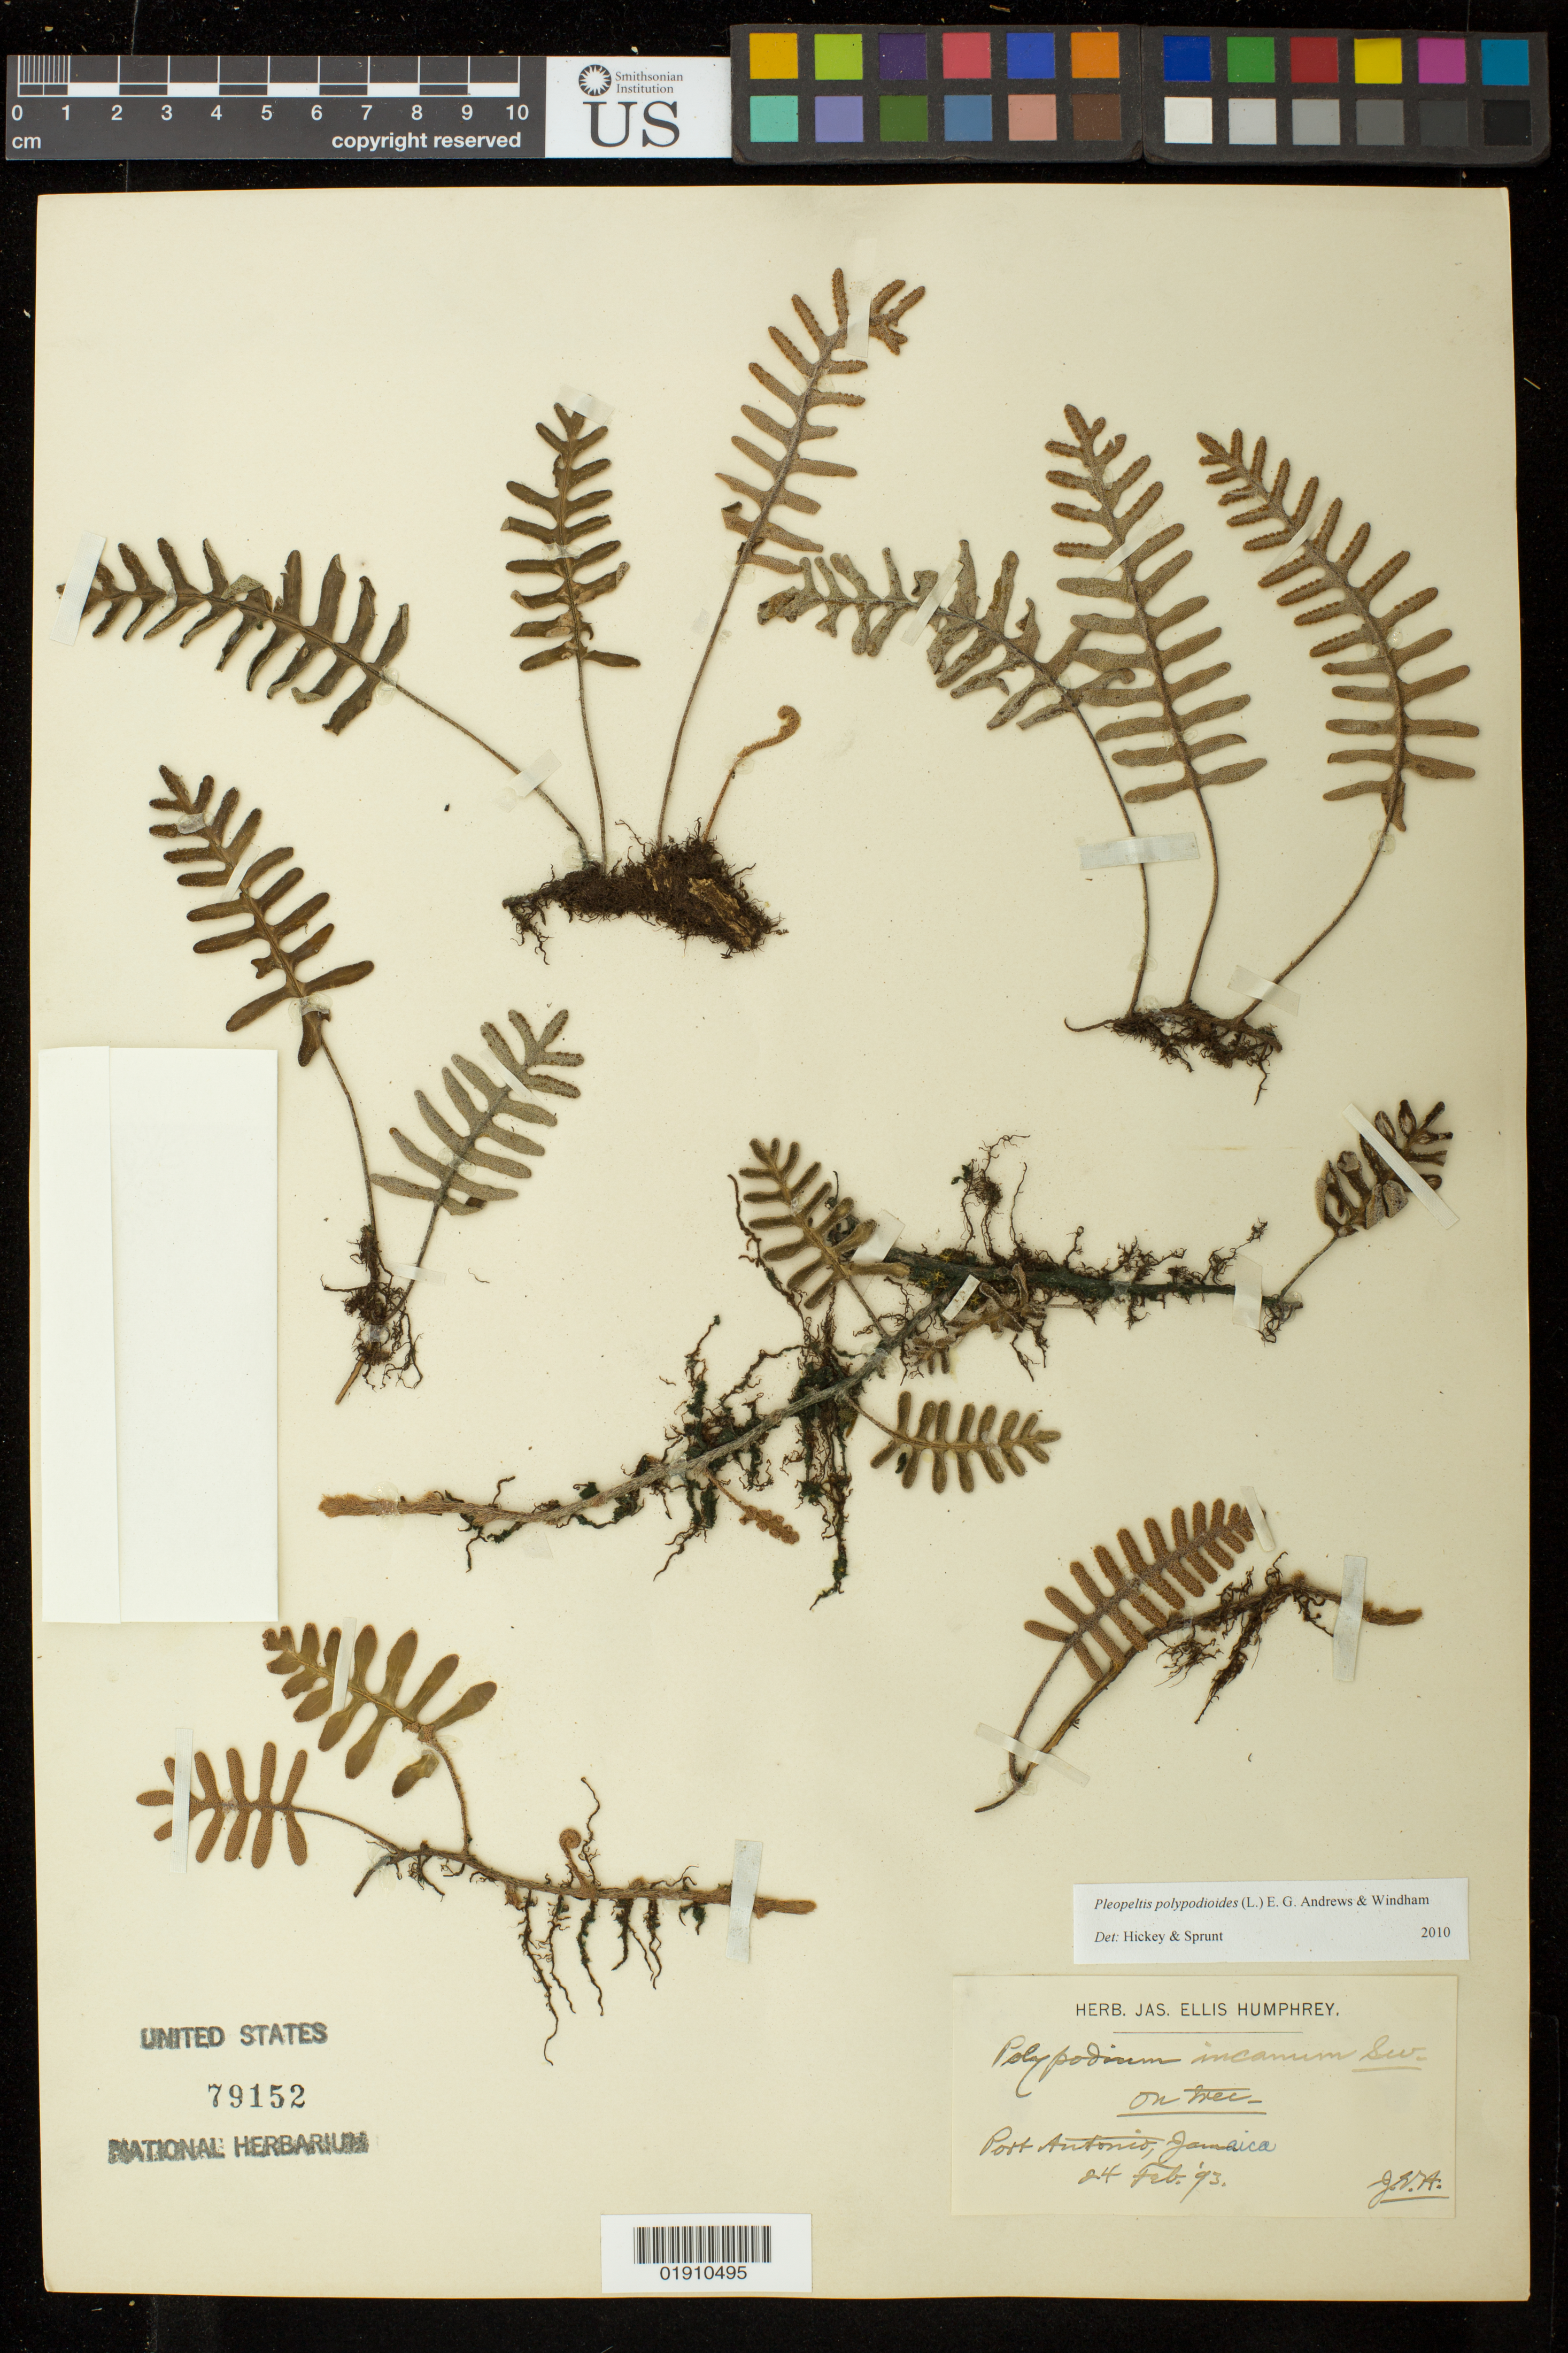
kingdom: Plantae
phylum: Tracheophyta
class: Polypodiopsida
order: Polypodiales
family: Polypodiaceae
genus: Pleopeltis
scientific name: Pleopeltis polypodioides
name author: (L.) E.G. Andrews & Windham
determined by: Sprunt, S. V.; Hickey, R. J.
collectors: ex herb. Jas. Ellis Humphrey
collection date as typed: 24 Feb. '93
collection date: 1993-02-24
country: Jamaica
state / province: Portland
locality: Port Antonio, Jamaica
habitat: on tree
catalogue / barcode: US 79152